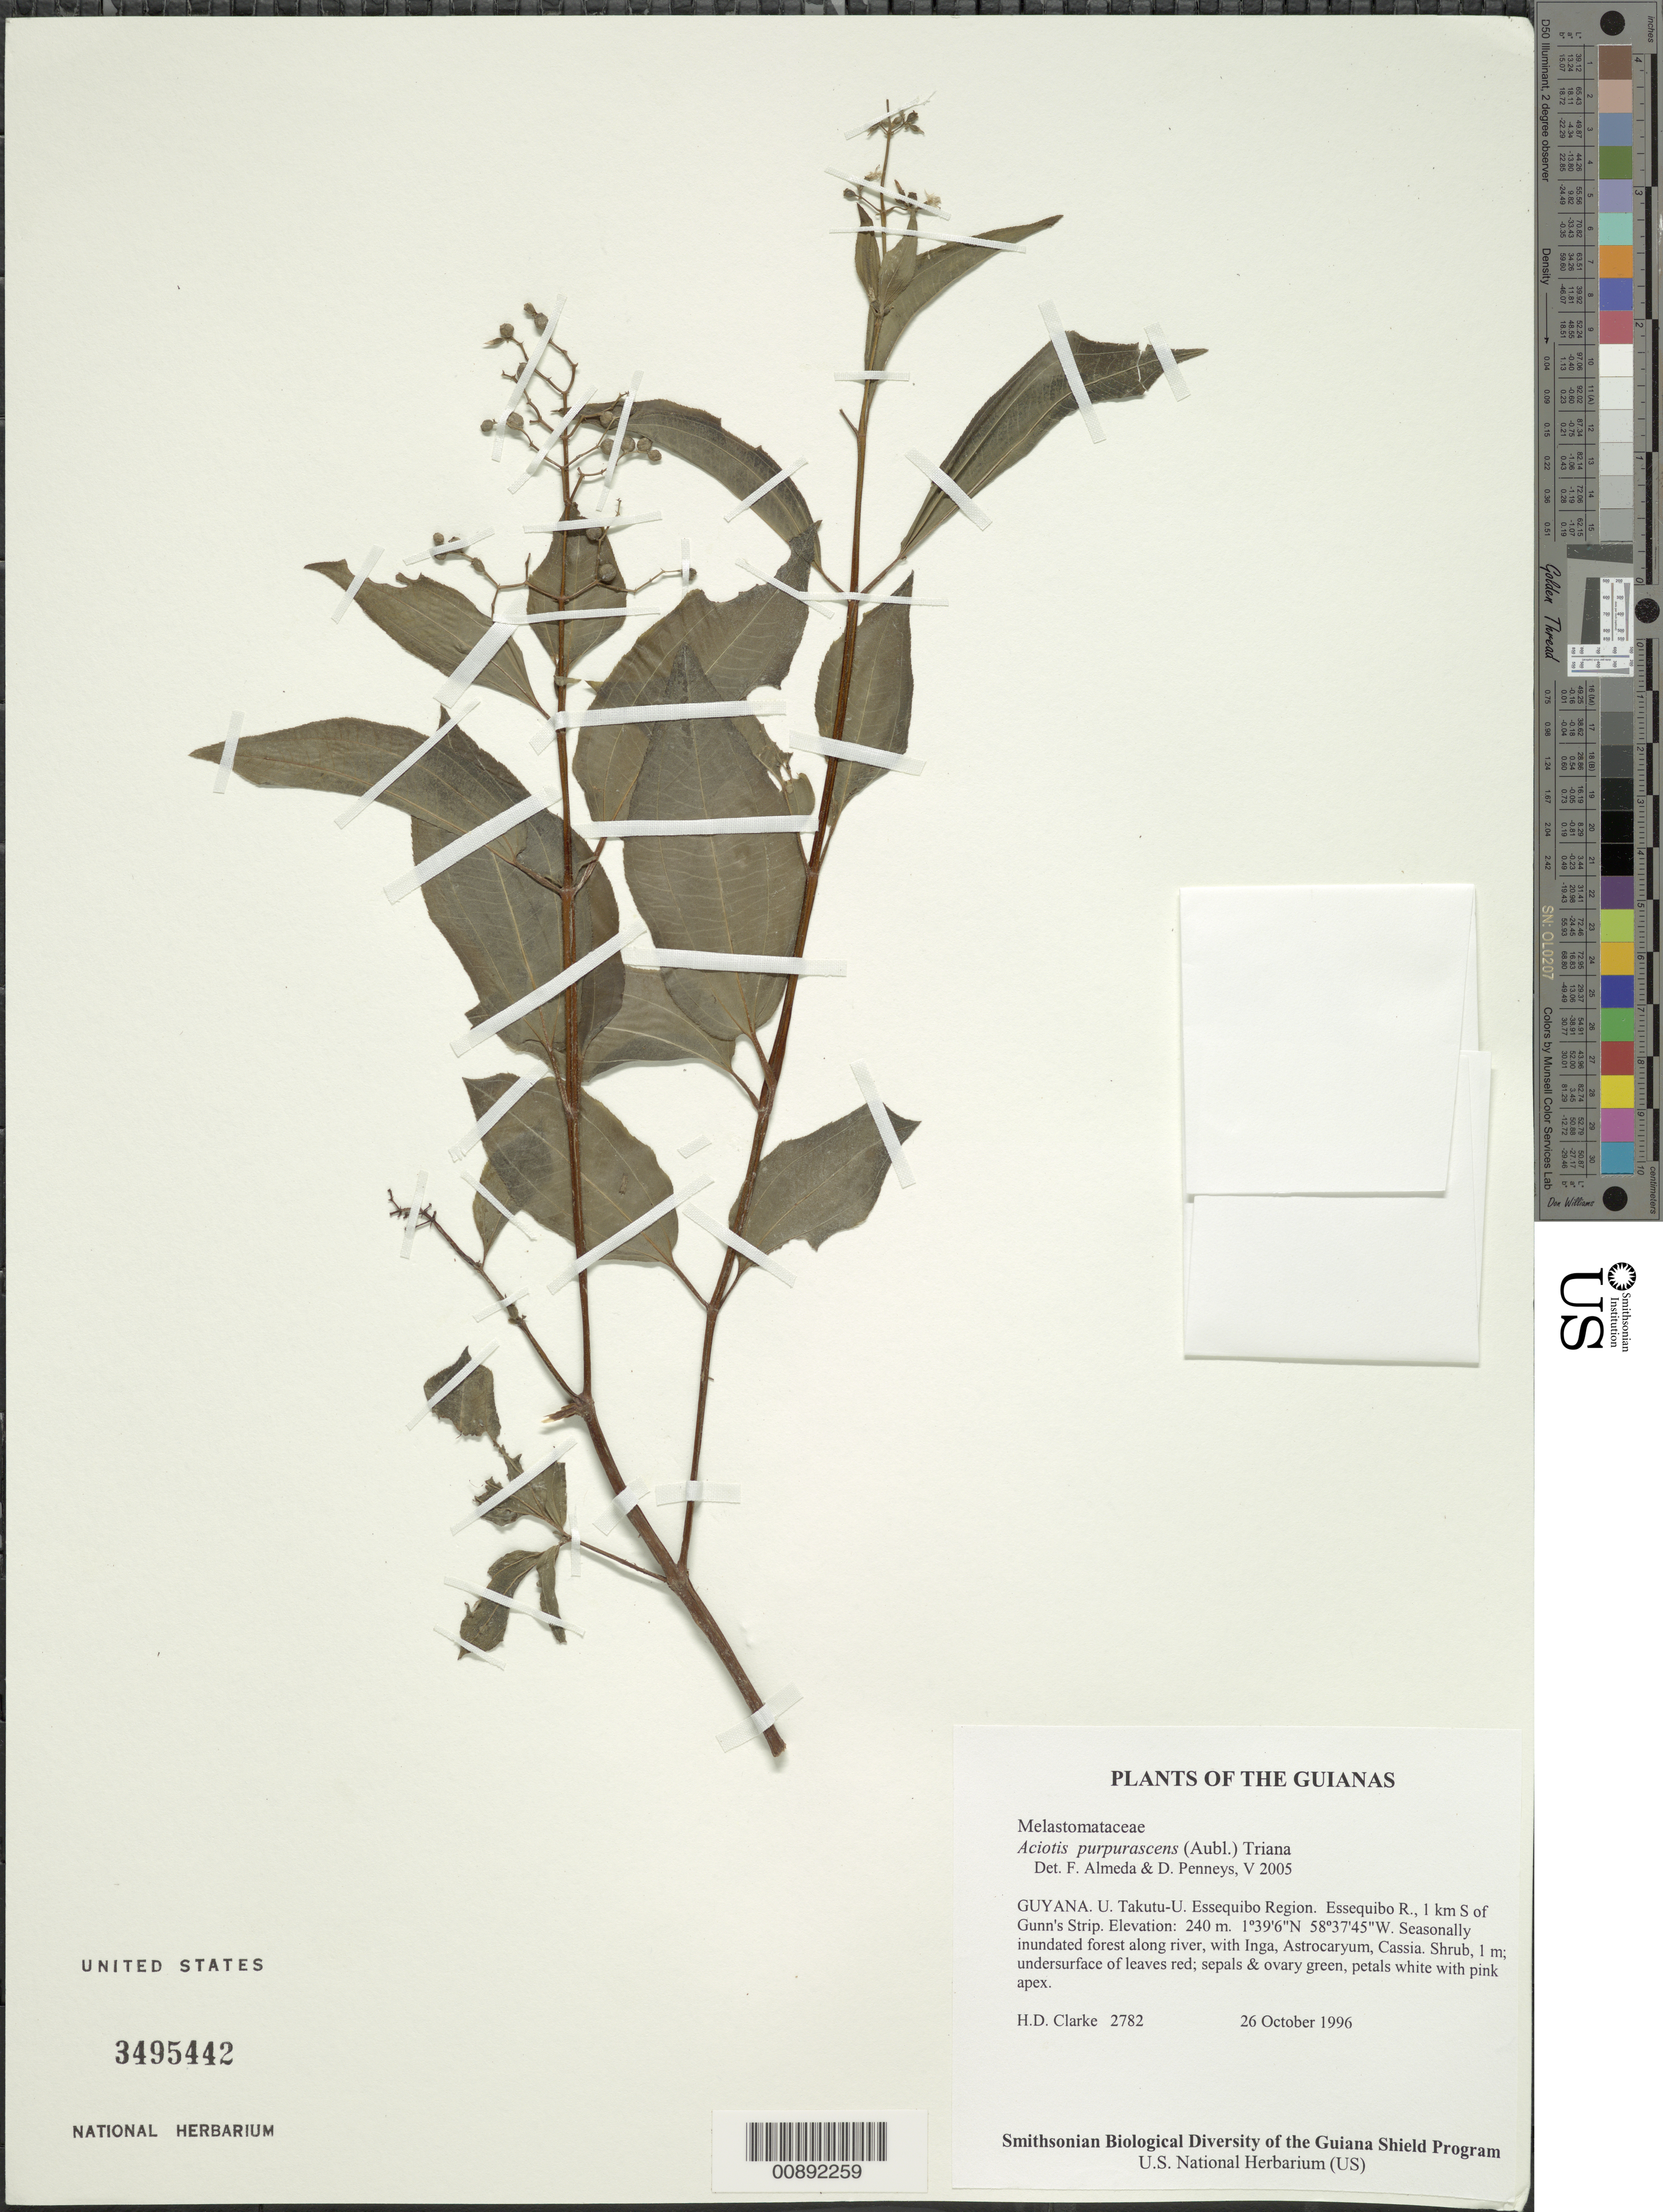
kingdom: Plantae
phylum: Tracheophyta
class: Magnoliopsida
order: Myrtales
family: Melastomataceae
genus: Aciotis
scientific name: Aciotis purpurascens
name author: (Aubl.) Triana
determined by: Almeda, F.; Penneys, D. S.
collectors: H. D. Clarke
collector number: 2782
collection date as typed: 26 October 1996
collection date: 1996-10-26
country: Guyana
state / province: U. Takutu-U. Essequibo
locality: Essequibo R., 1 km S of Gunn's Strip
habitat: Seasonally inundated forest along river, with Inga, Astrocaryum, Cassia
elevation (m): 240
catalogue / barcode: US 3495442